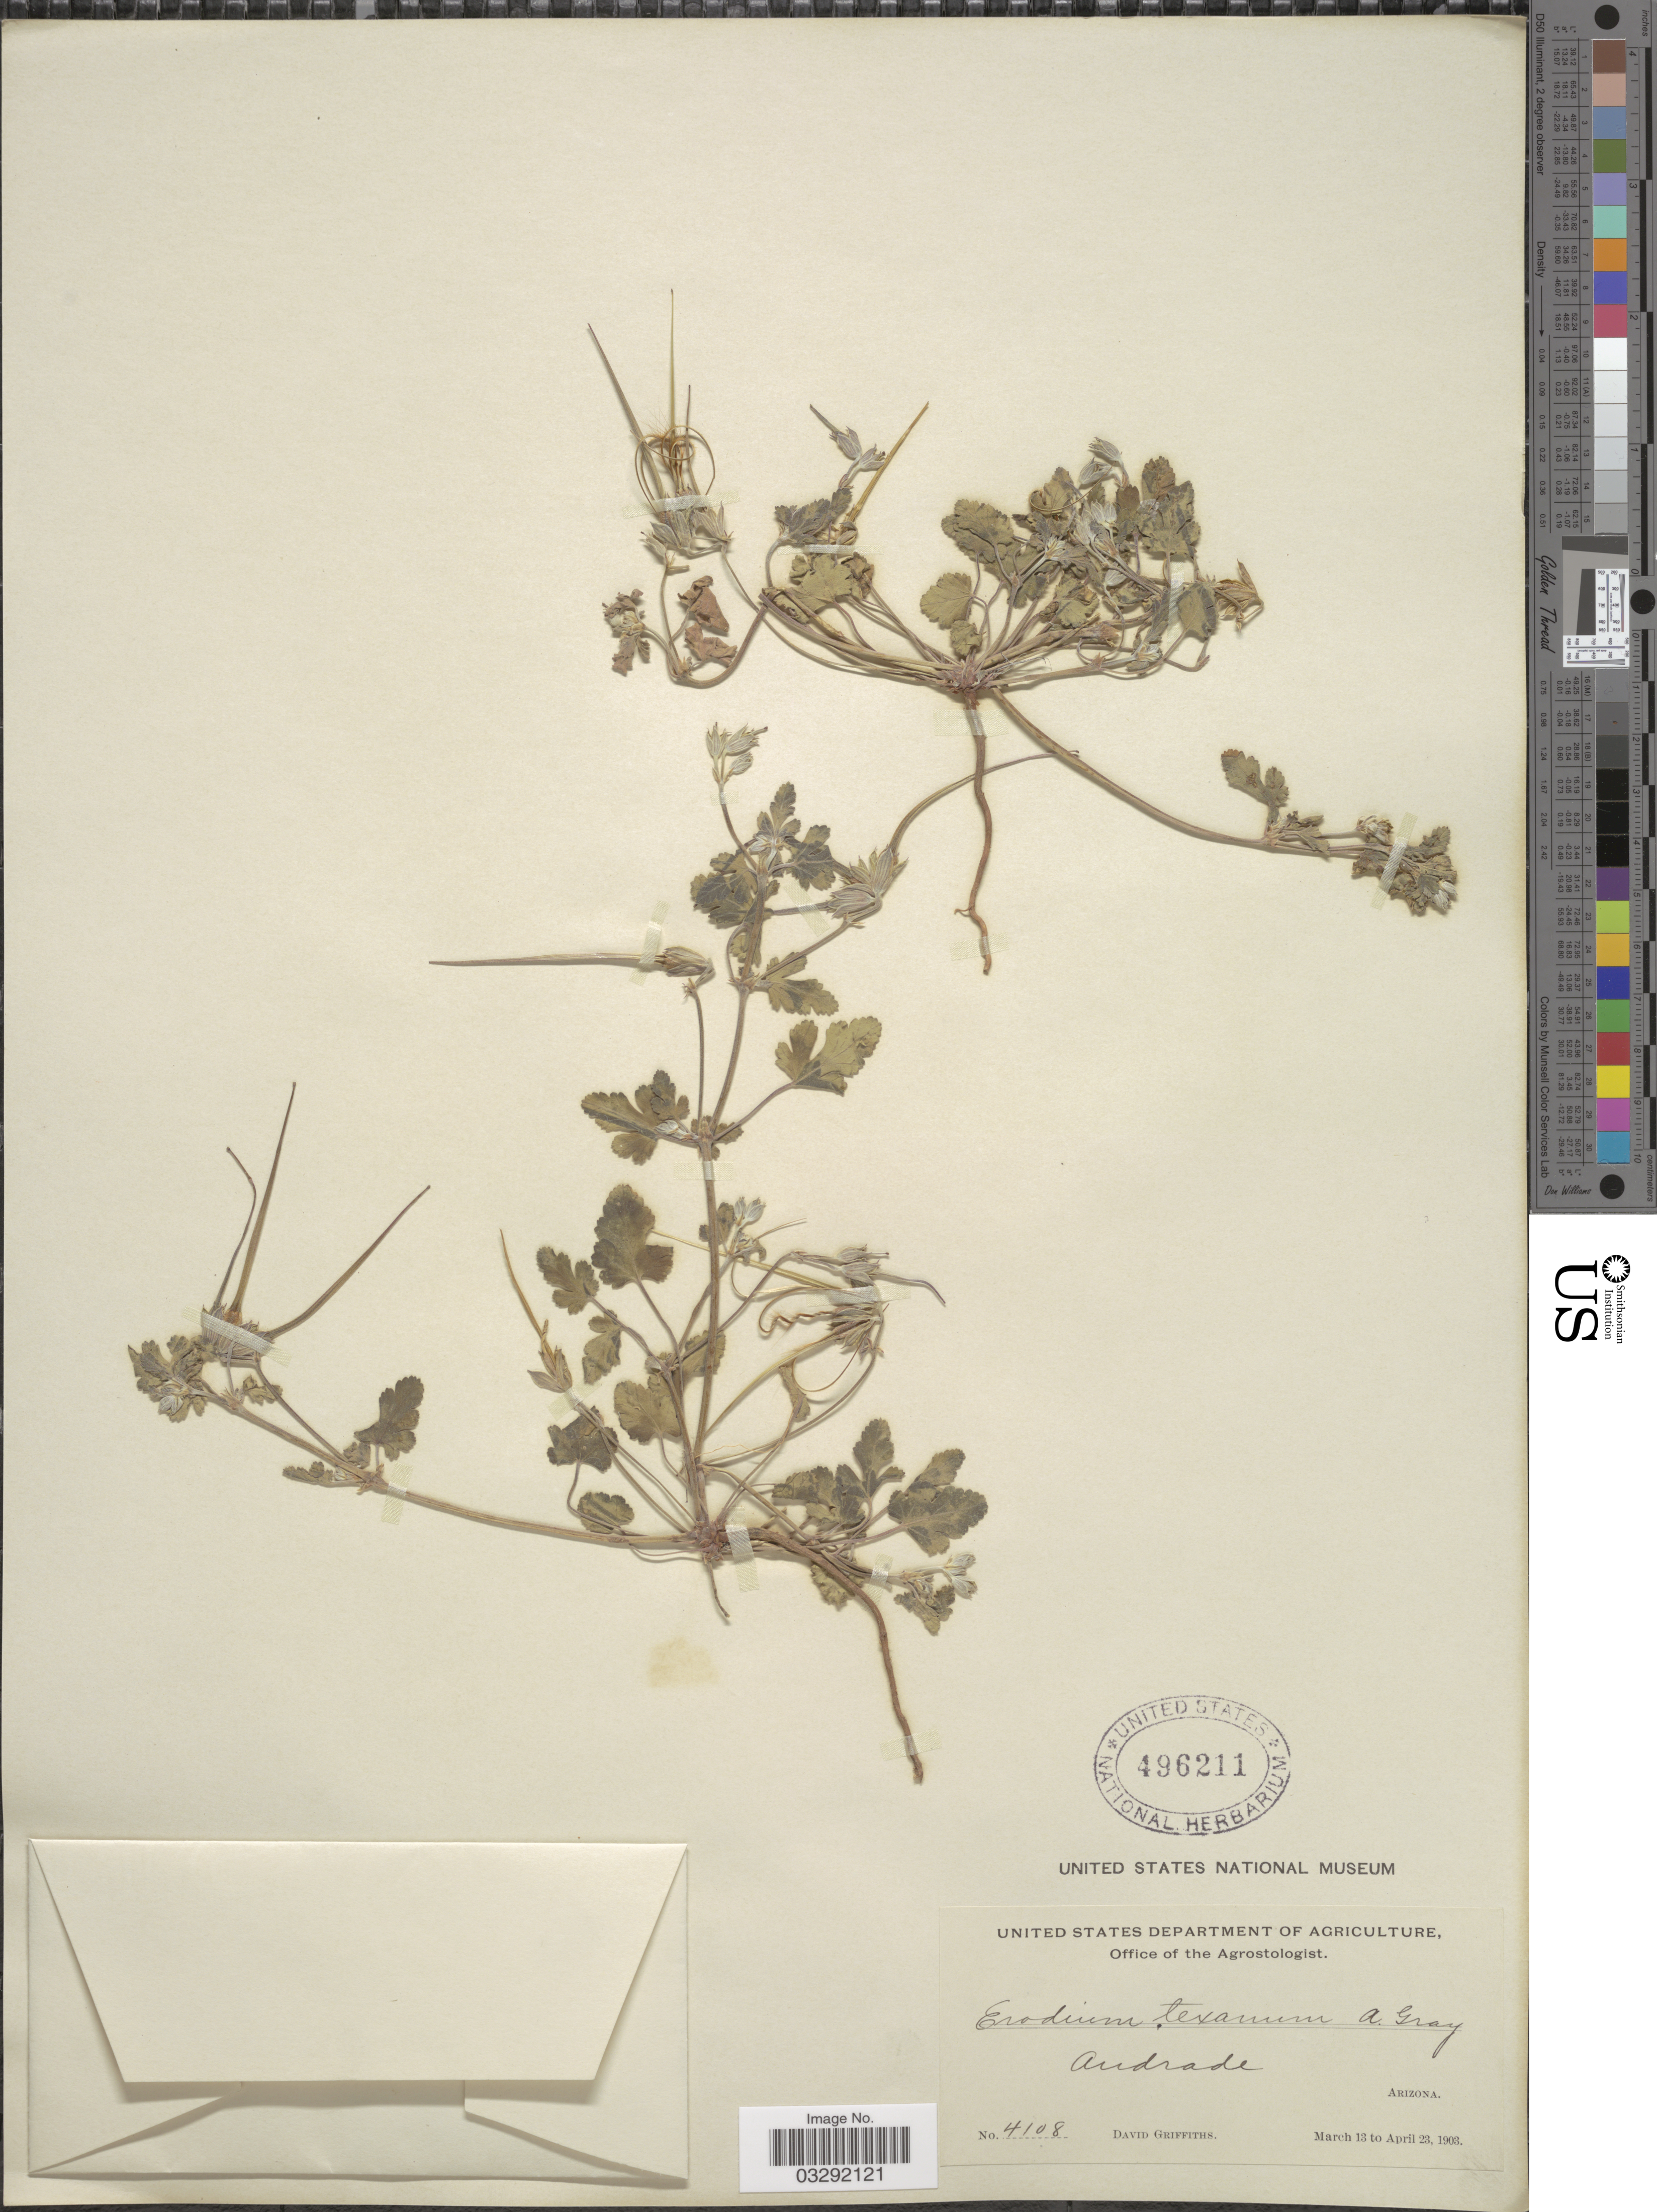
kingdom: Plantae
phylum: Tracheophyta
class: Magnoliopsida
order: Geraniales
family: Geraniaceae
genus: Erodium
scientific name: Erodium texanum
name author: A. Gray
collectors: D. Griffiths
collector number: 4108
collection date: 1903-03-13/1903-04-23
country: United States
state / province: Arizona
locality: Andrade.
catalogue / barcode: US 496211